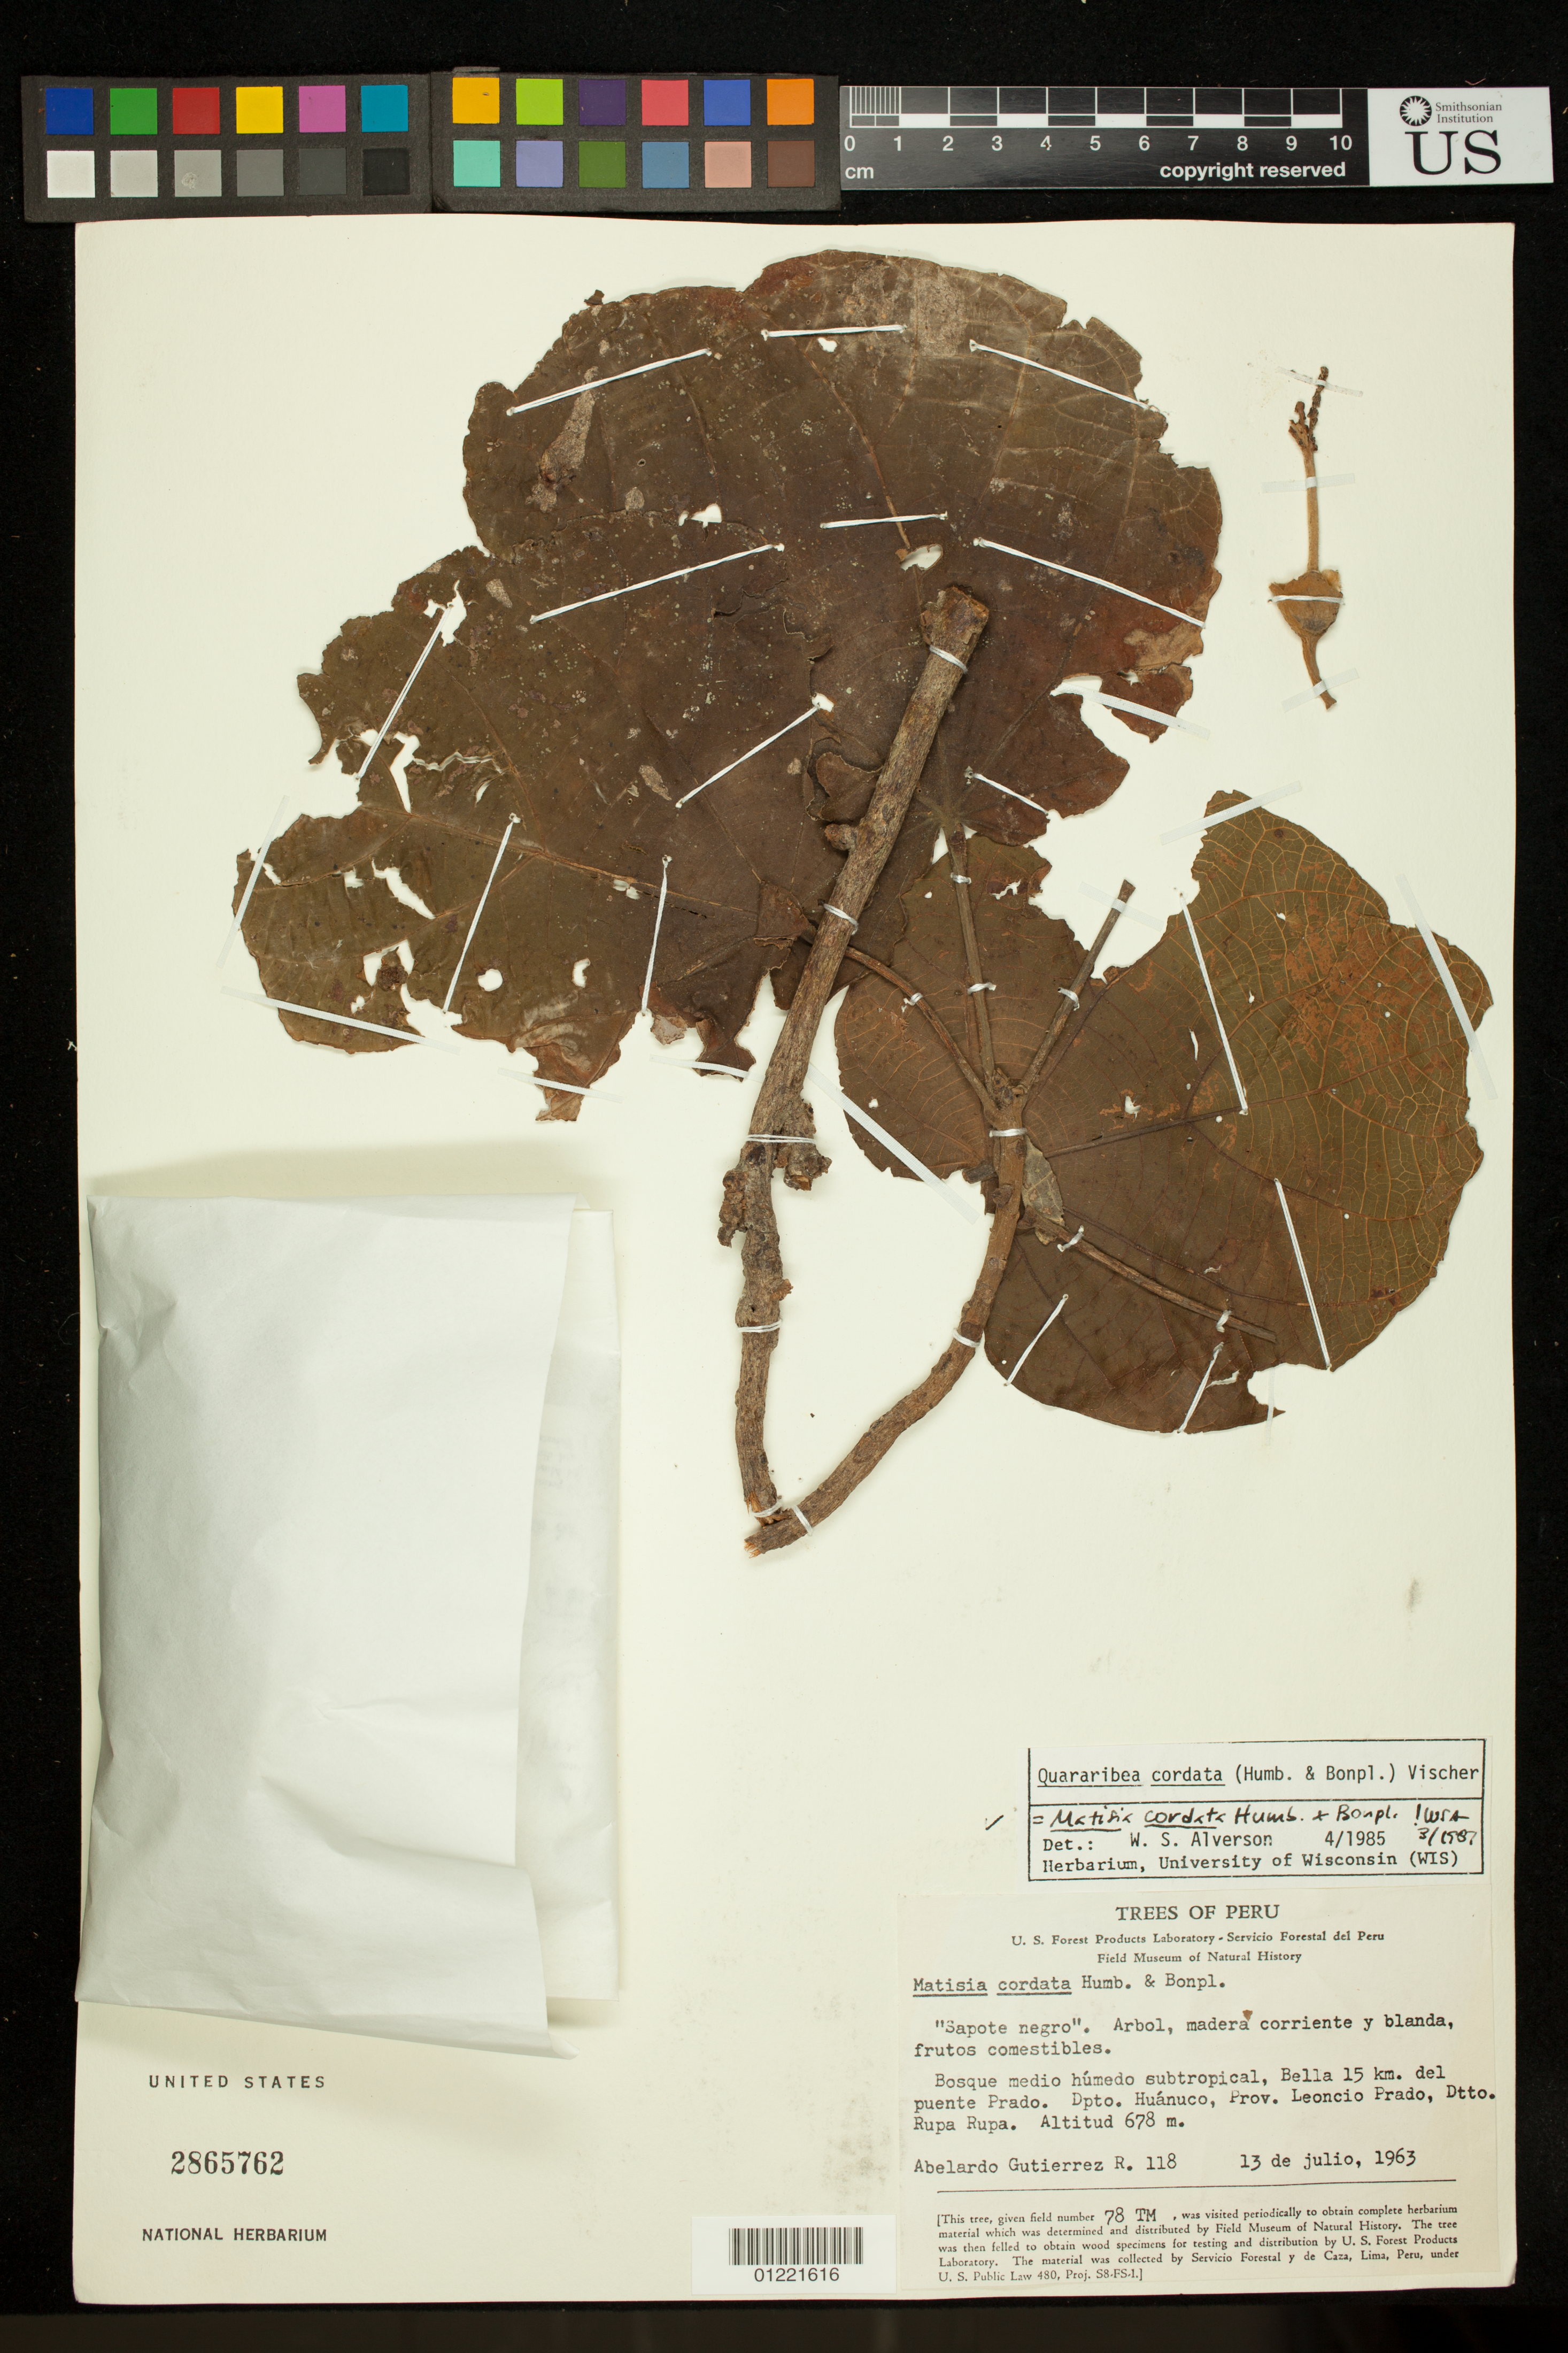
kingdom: Plantae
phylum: Tracheophyta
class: Magnoliopsida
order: Malvales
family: Malvaceae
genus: Matisia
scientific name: Matisia cordata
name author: Humb. & Bonpl.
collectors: A. Gutiérrez Ruíz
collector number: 118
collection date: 1963-07-13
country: Peru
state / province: Huánuco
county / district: Leoncio Prado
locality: Bella 15 km del puente Prado, Dtto. Rupa Rupa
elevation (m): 678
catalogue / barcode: US 2865762